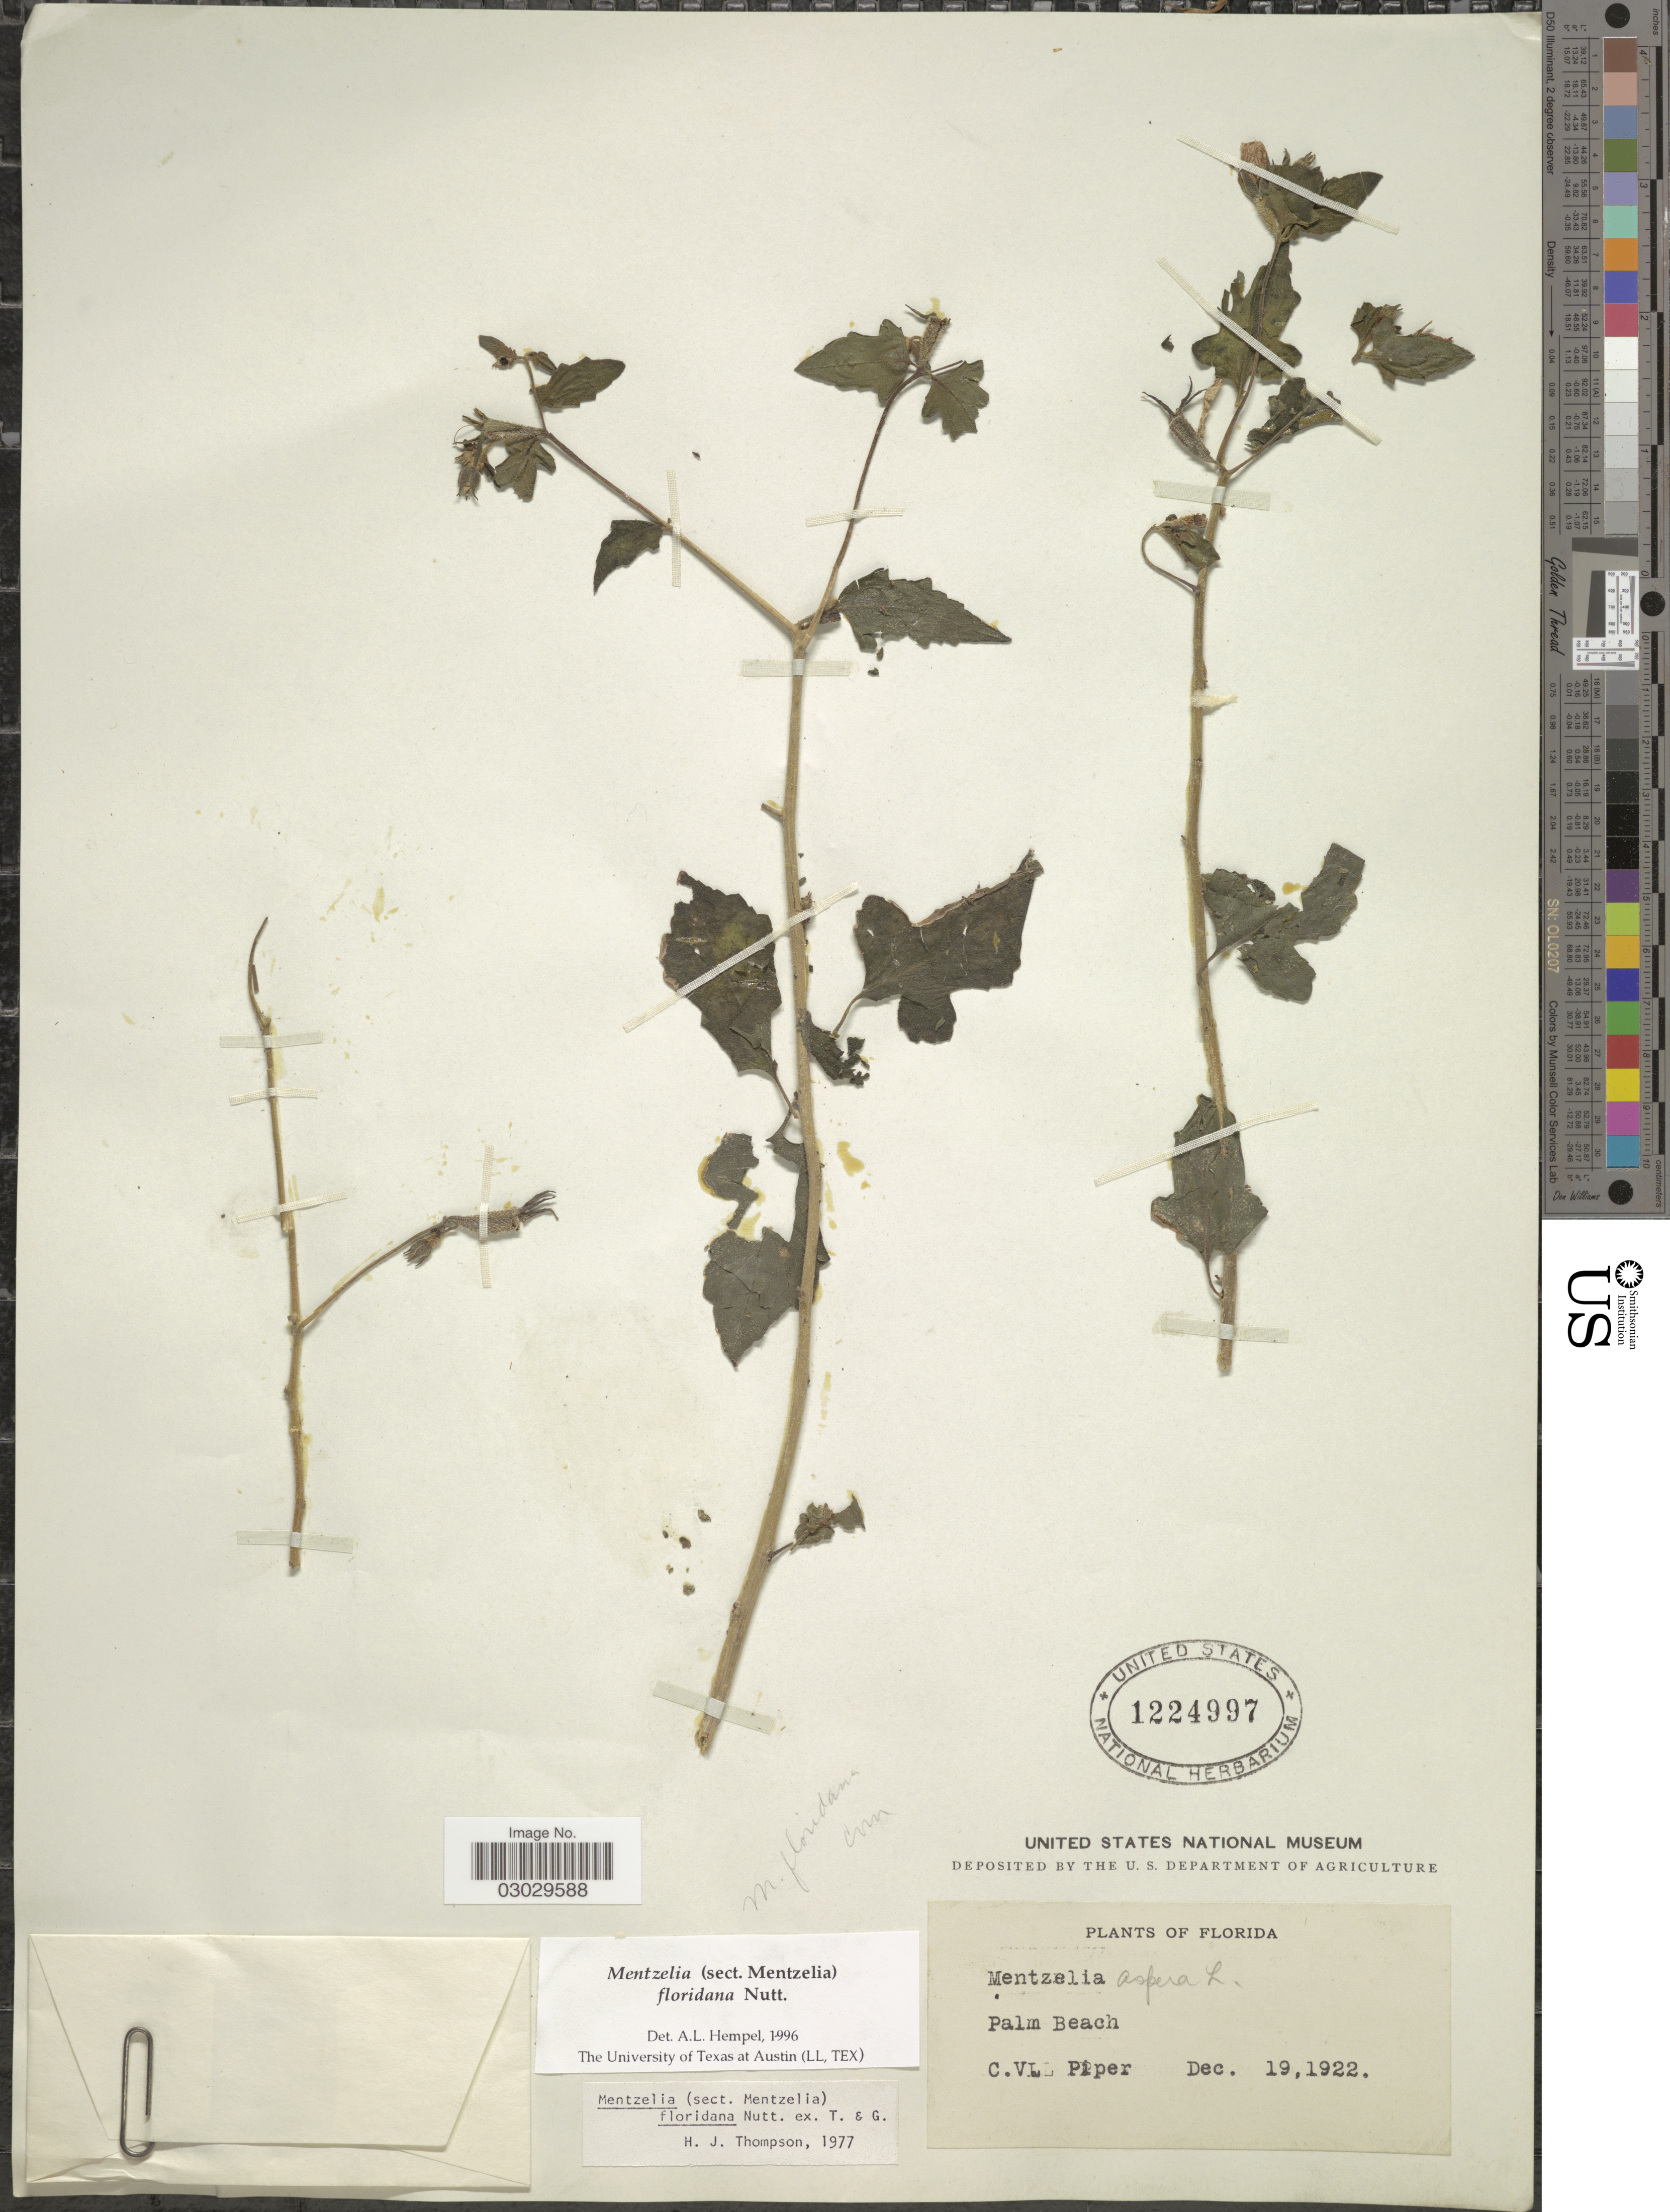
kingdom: Plantae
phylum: Tracheophyta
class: Magnoliopsida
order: Cornales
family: Loasaceae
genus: Mentzelia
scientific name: Mentzelia floridana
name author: Nutt. ex Torr. & A. Gray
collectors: C. V. Piper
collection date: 1922-12-19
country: United States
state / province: Florida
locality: Palm Beach.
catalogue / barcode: US 1224997